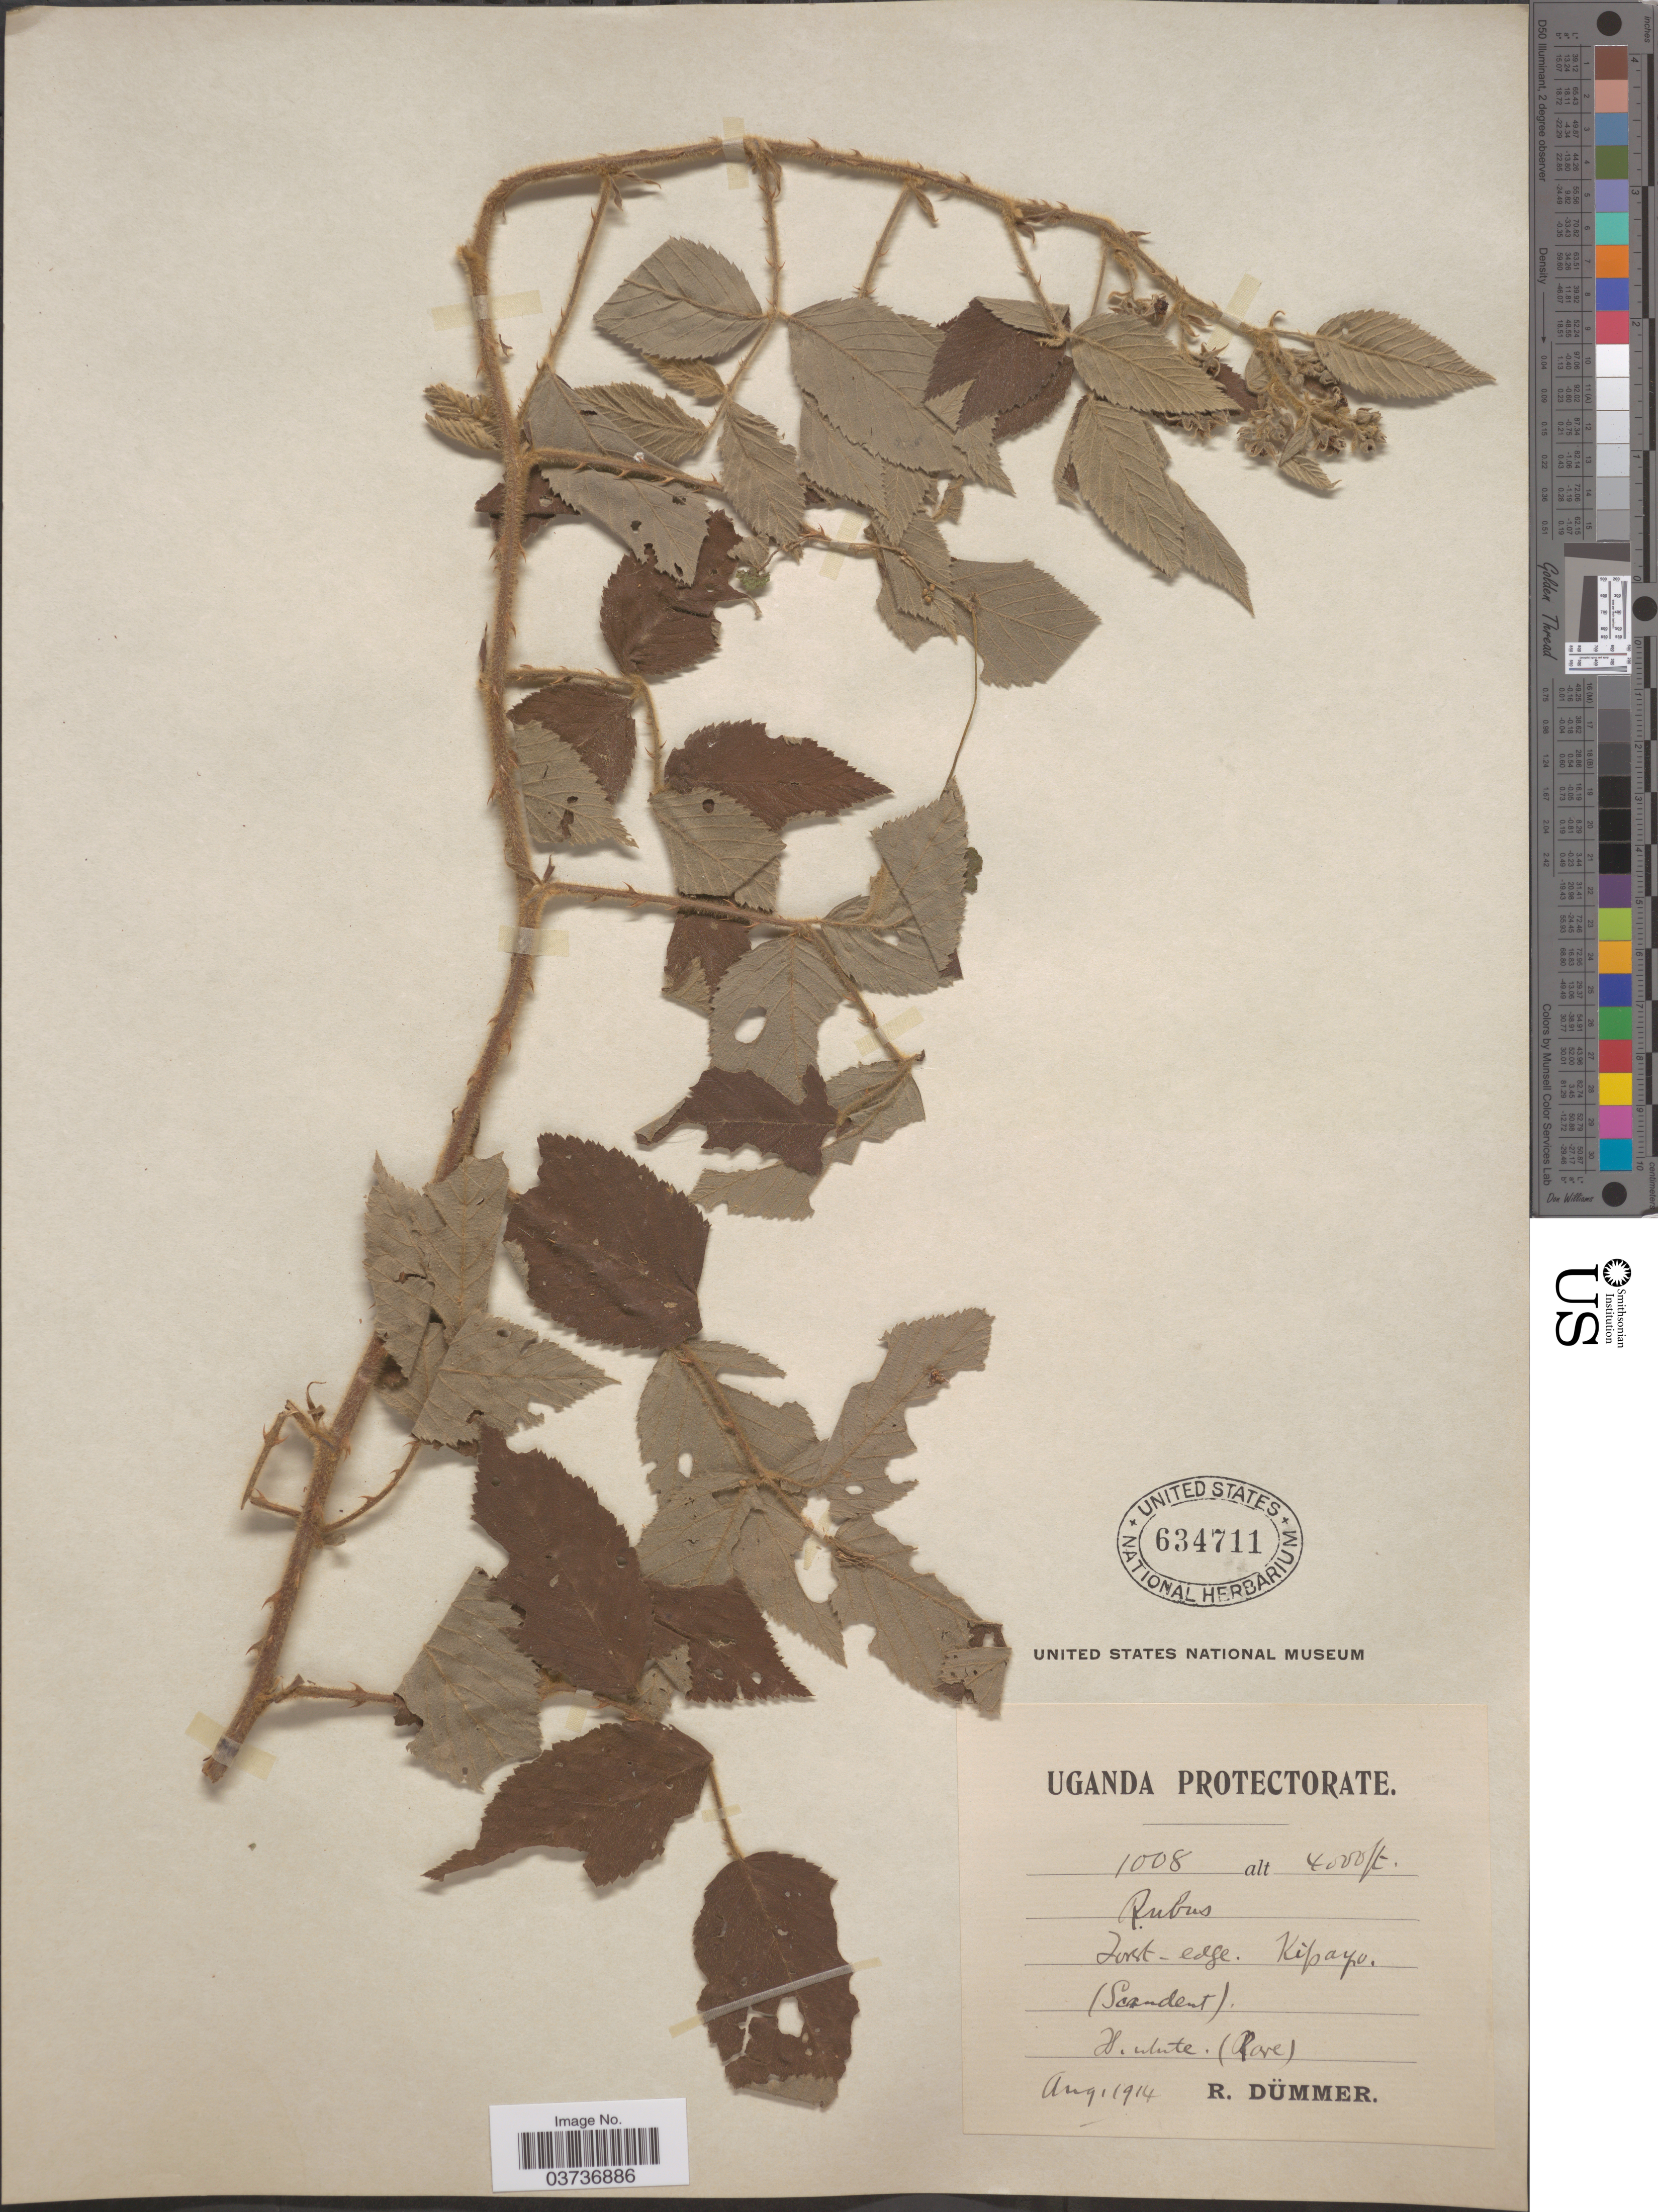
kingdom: Plantae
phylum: Tracheophyta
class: Magnoliopsida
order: Rosales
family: Rosaceae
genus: Rubus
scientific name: Rubus sp.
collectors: R. A. Dümmer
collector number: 1008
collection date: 1914-08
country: Uganda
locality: Uganda Protectorate. Kipayo.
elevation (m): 1219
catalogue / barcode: US 634711